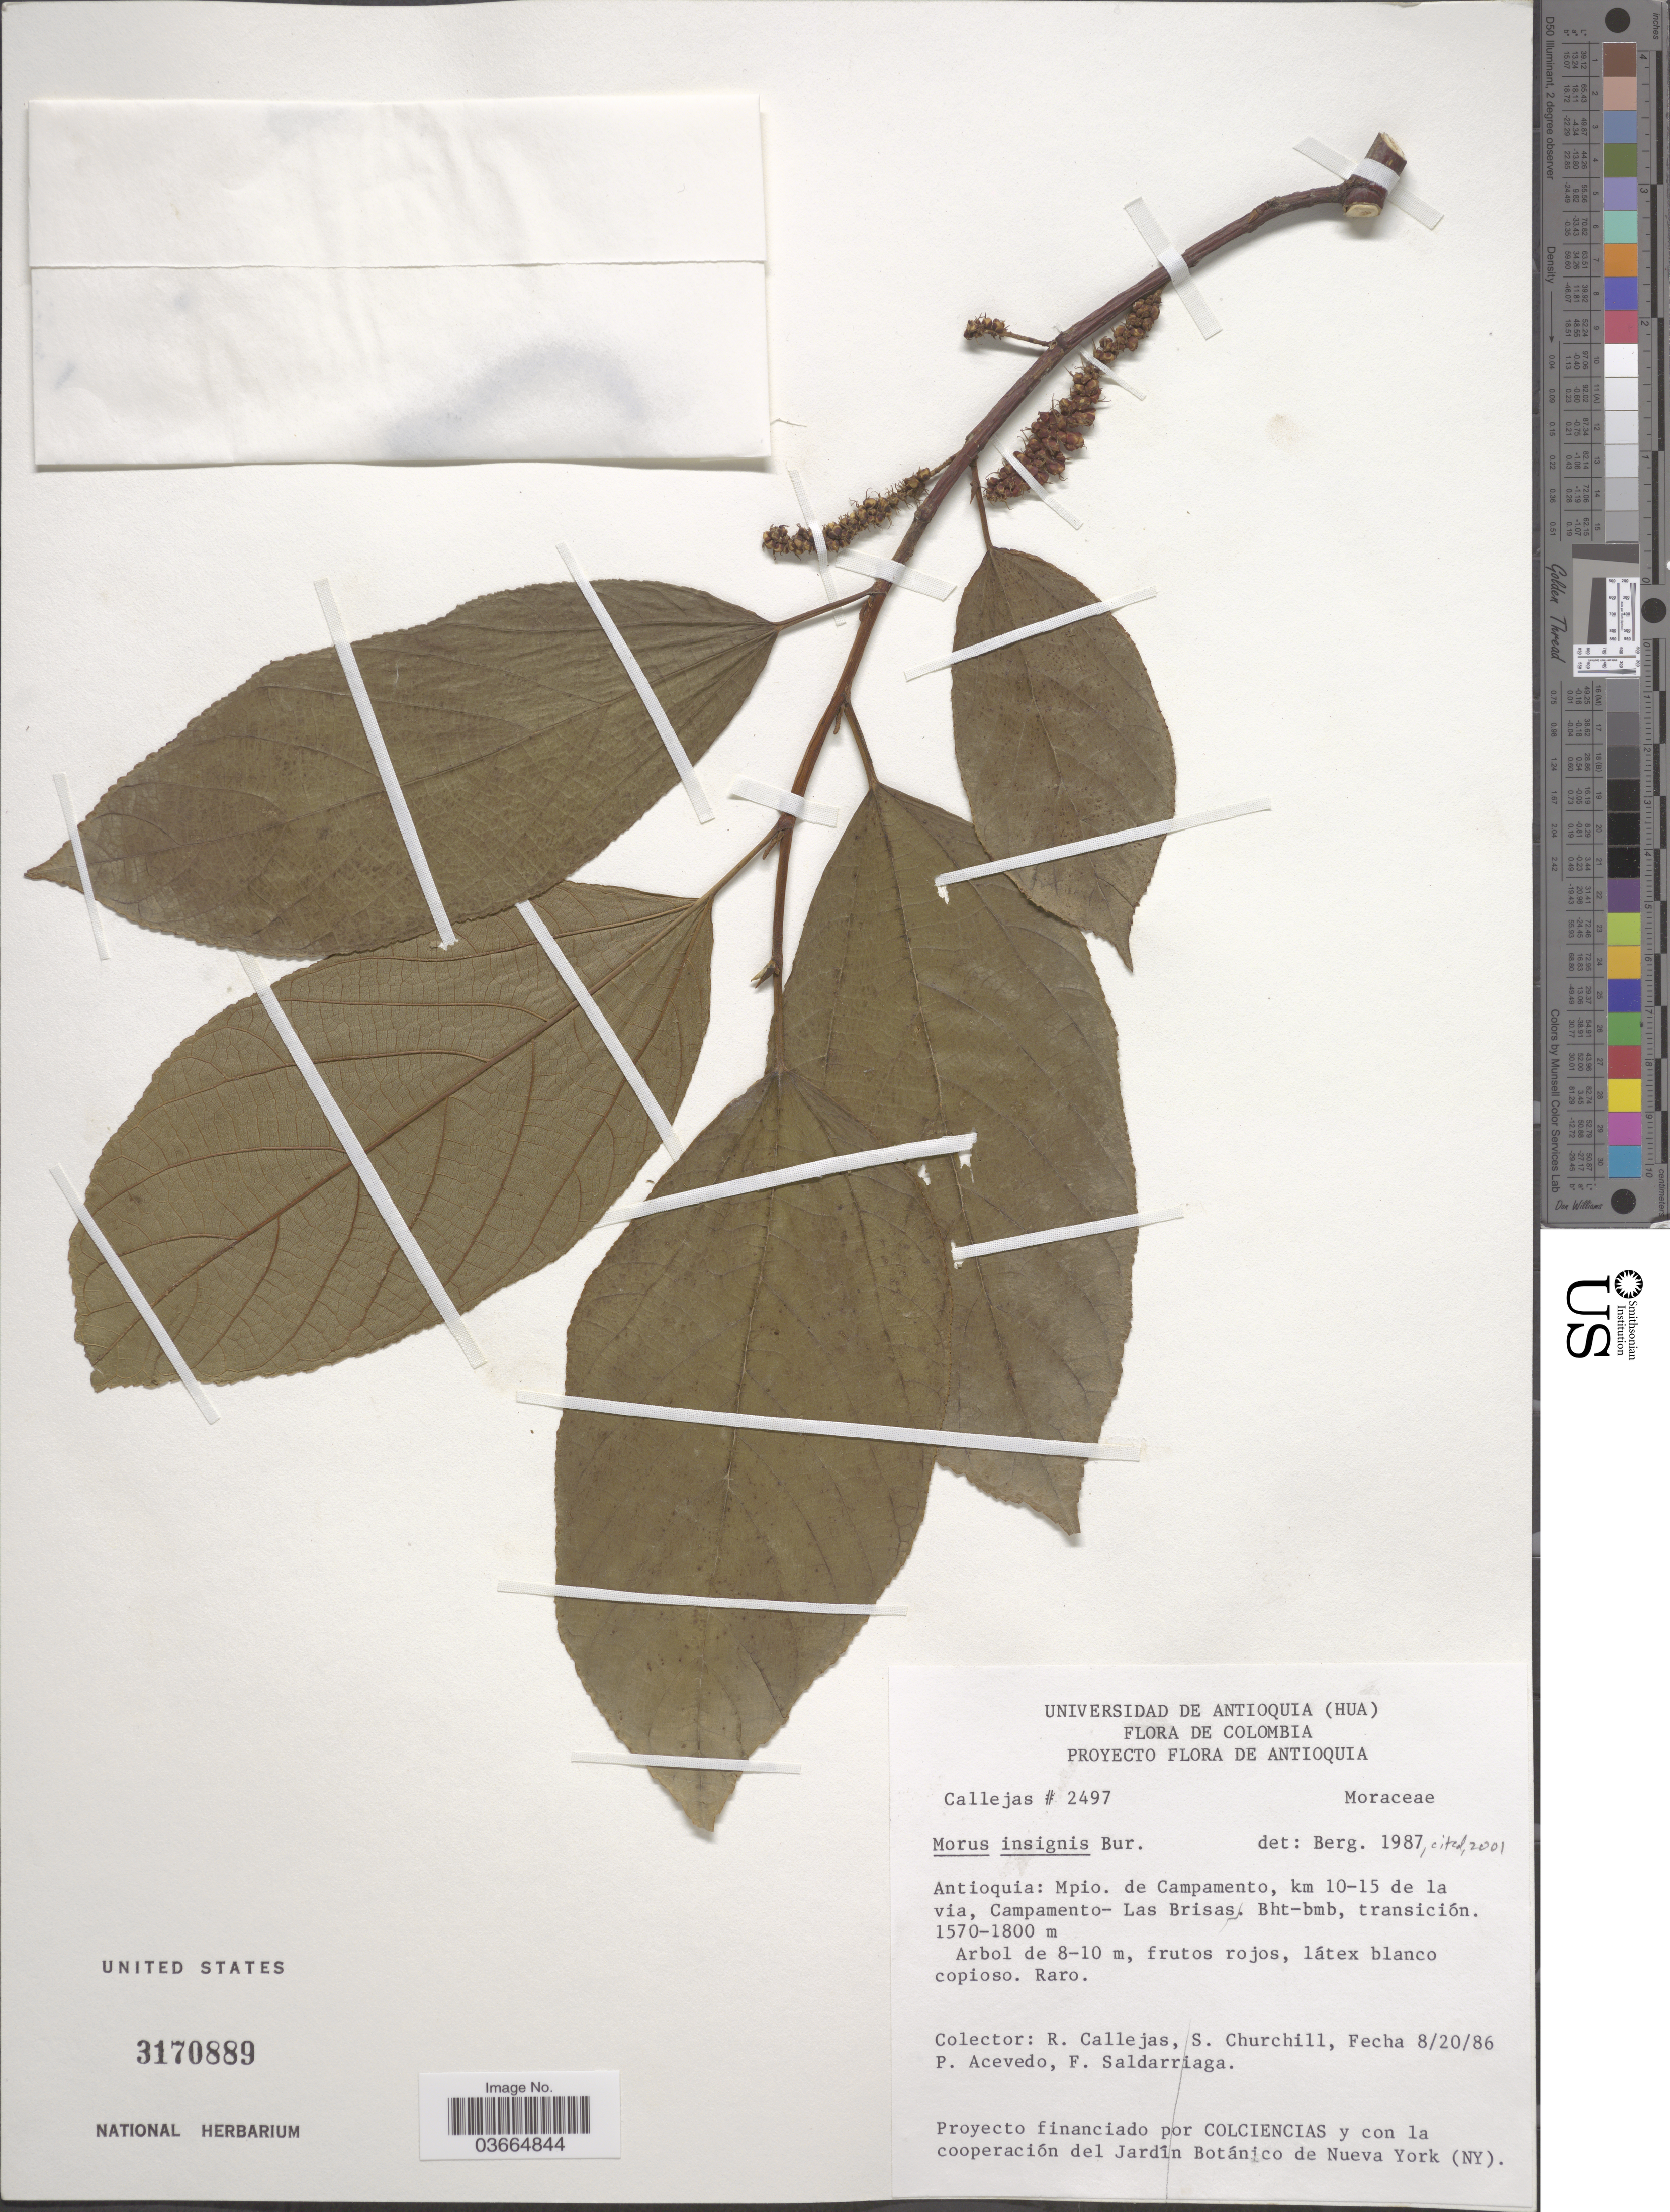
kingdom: Plantae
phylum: Tracheophyta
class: Magnoliopsida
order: Rosales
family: Moraceae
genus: Paratrophis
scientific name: Paratrophis insignis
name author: (Bureau) E. M. Gardner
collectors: R. Callejas, S. Churchill, P. Acevedo-Rodr. & F. Saldarriaga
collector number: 2497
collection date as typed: Transcribed d/m/y: 20/8/86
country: Colombia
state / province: Antioquia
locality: Mpio. de Campamento, km 10-15 de la via, Campamento- Las Brisas. Bht-bmb, transición.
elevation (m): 1570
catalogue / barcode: US 3170889